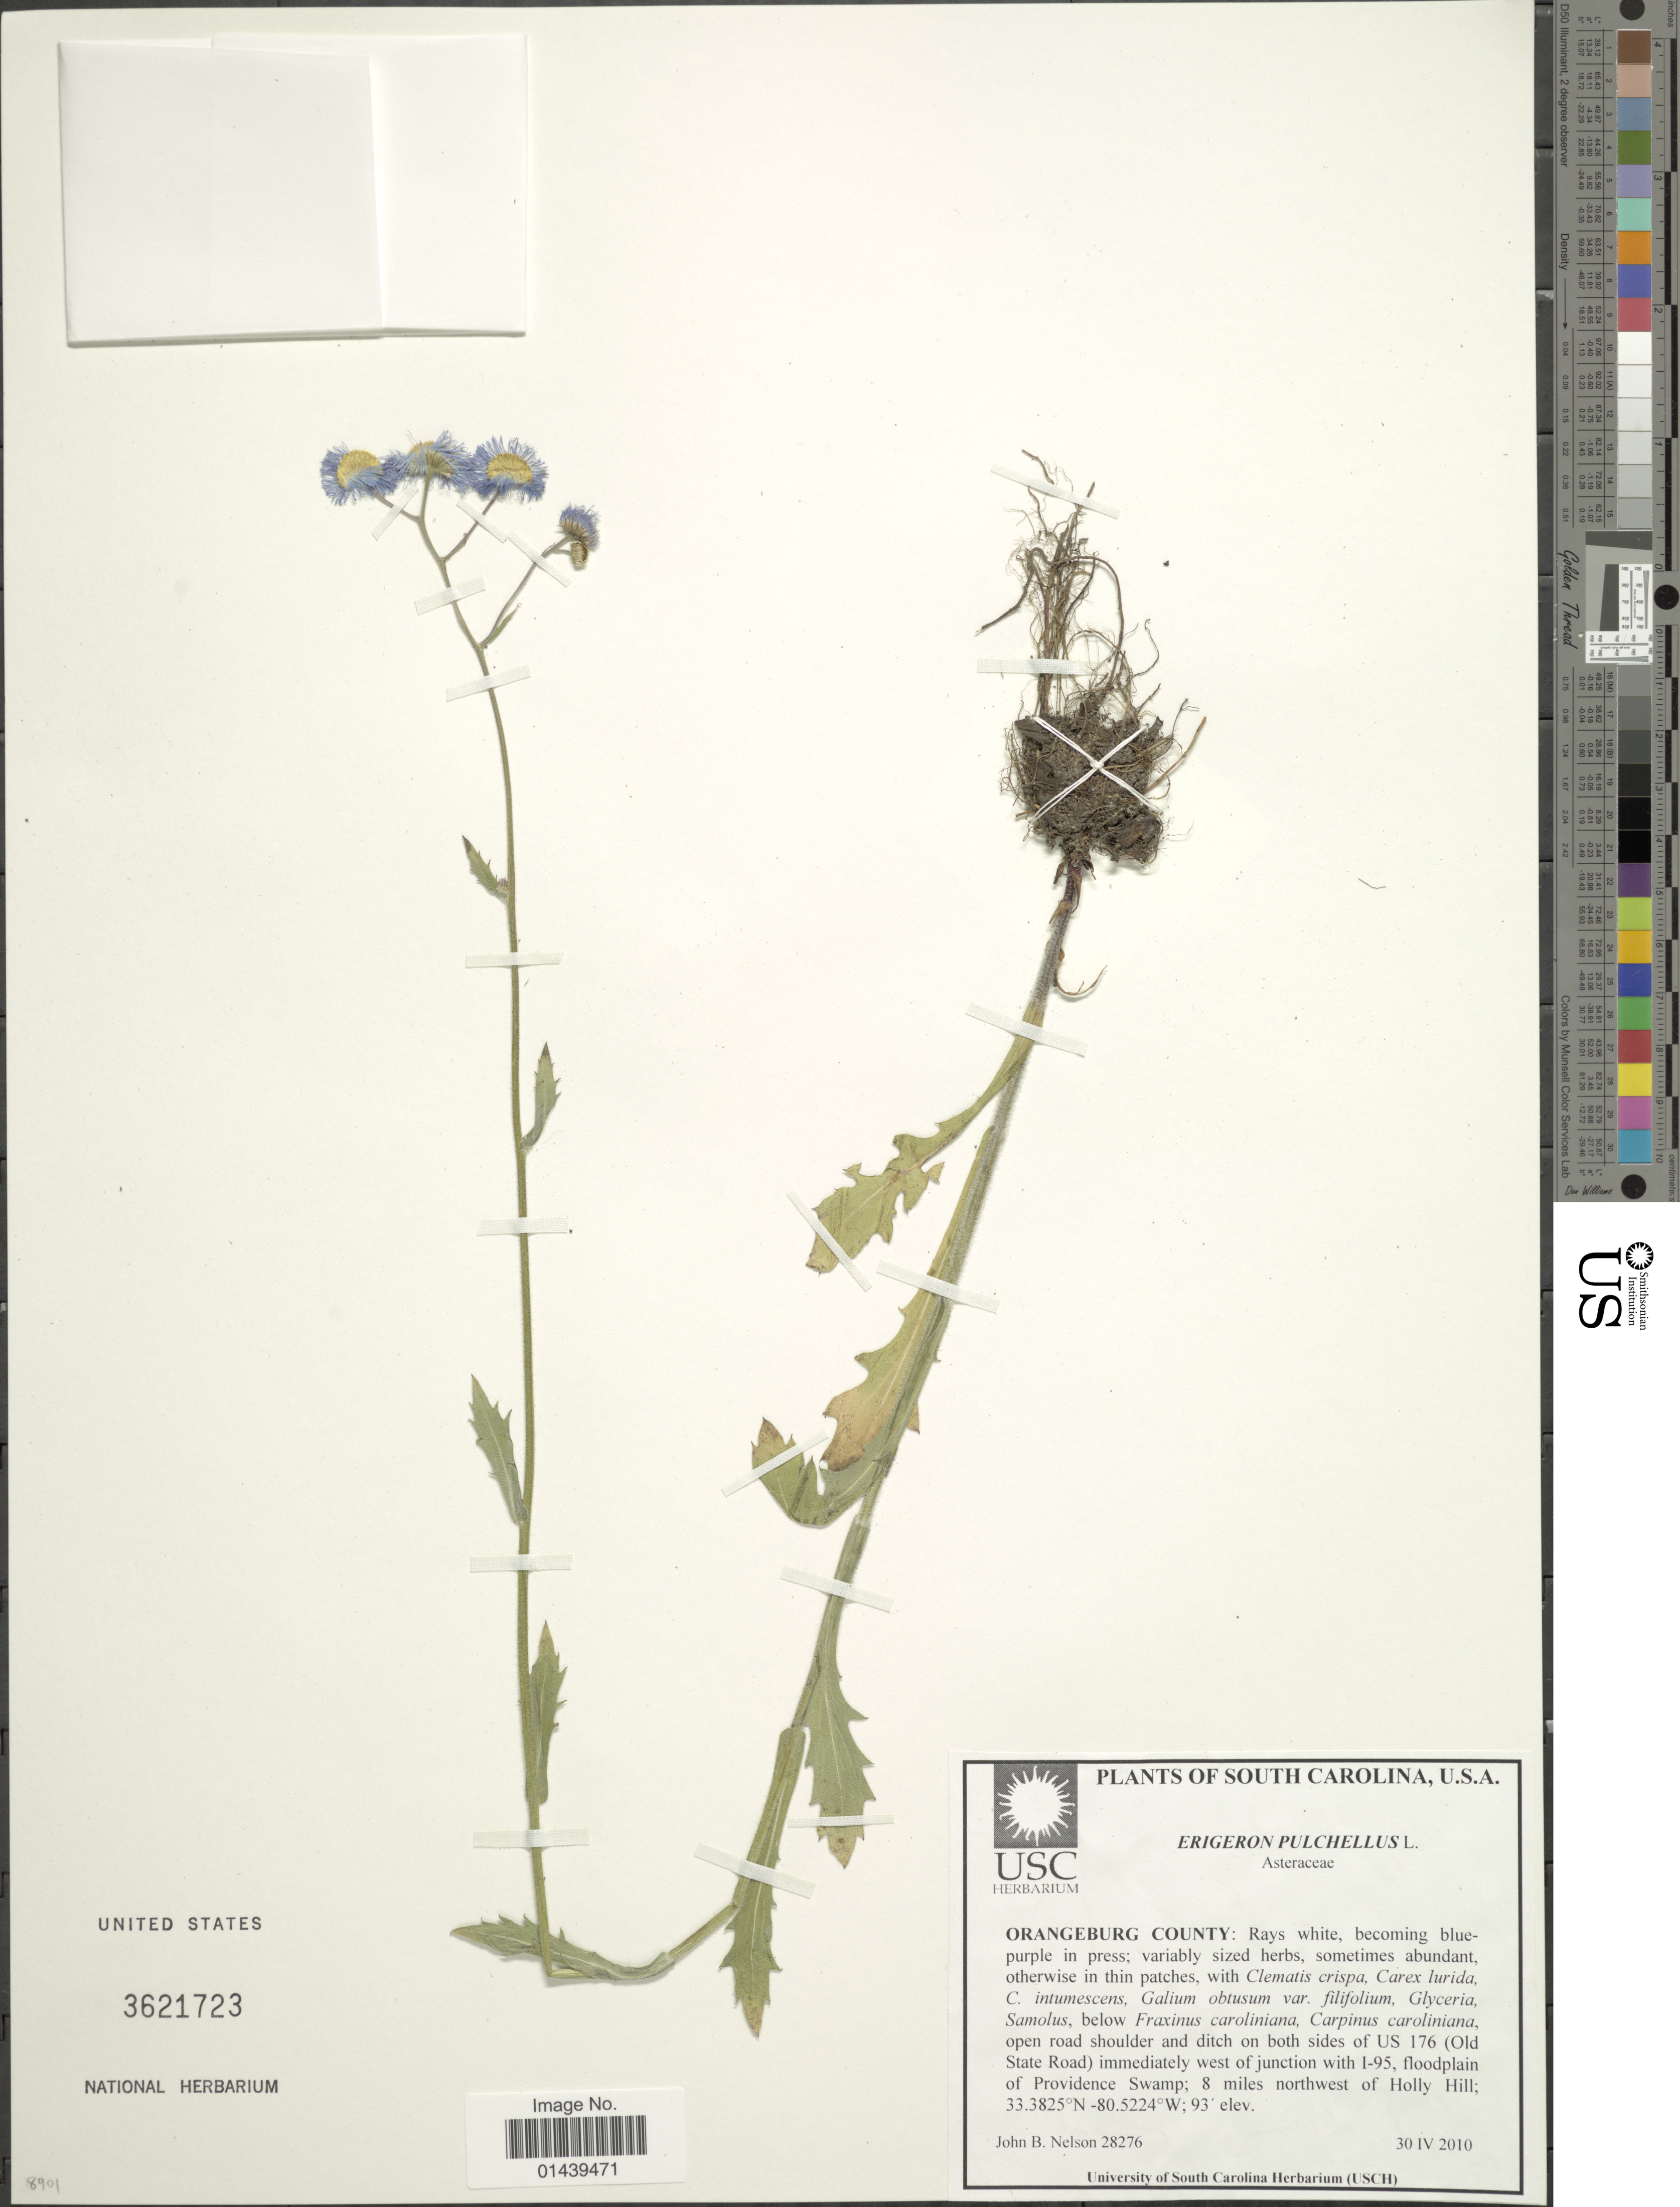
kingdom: Plantae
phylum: Tracheophyta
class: Magnoliopsida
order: Asterales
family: Asteraceae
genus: Erigeron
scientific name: Erigeron pulchellus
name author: Michx.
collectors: J. B. Nelson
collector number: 28276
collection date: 2010-04-30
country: United States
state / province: South Carolina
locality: Orangeburg County: ditch on both sides of US 176 (Old State Road) immediately west of junction with I-95, floodplain of Providence Swamp, 8 miles northwest of Holly Hill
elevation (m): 28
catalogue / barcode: US 3621723